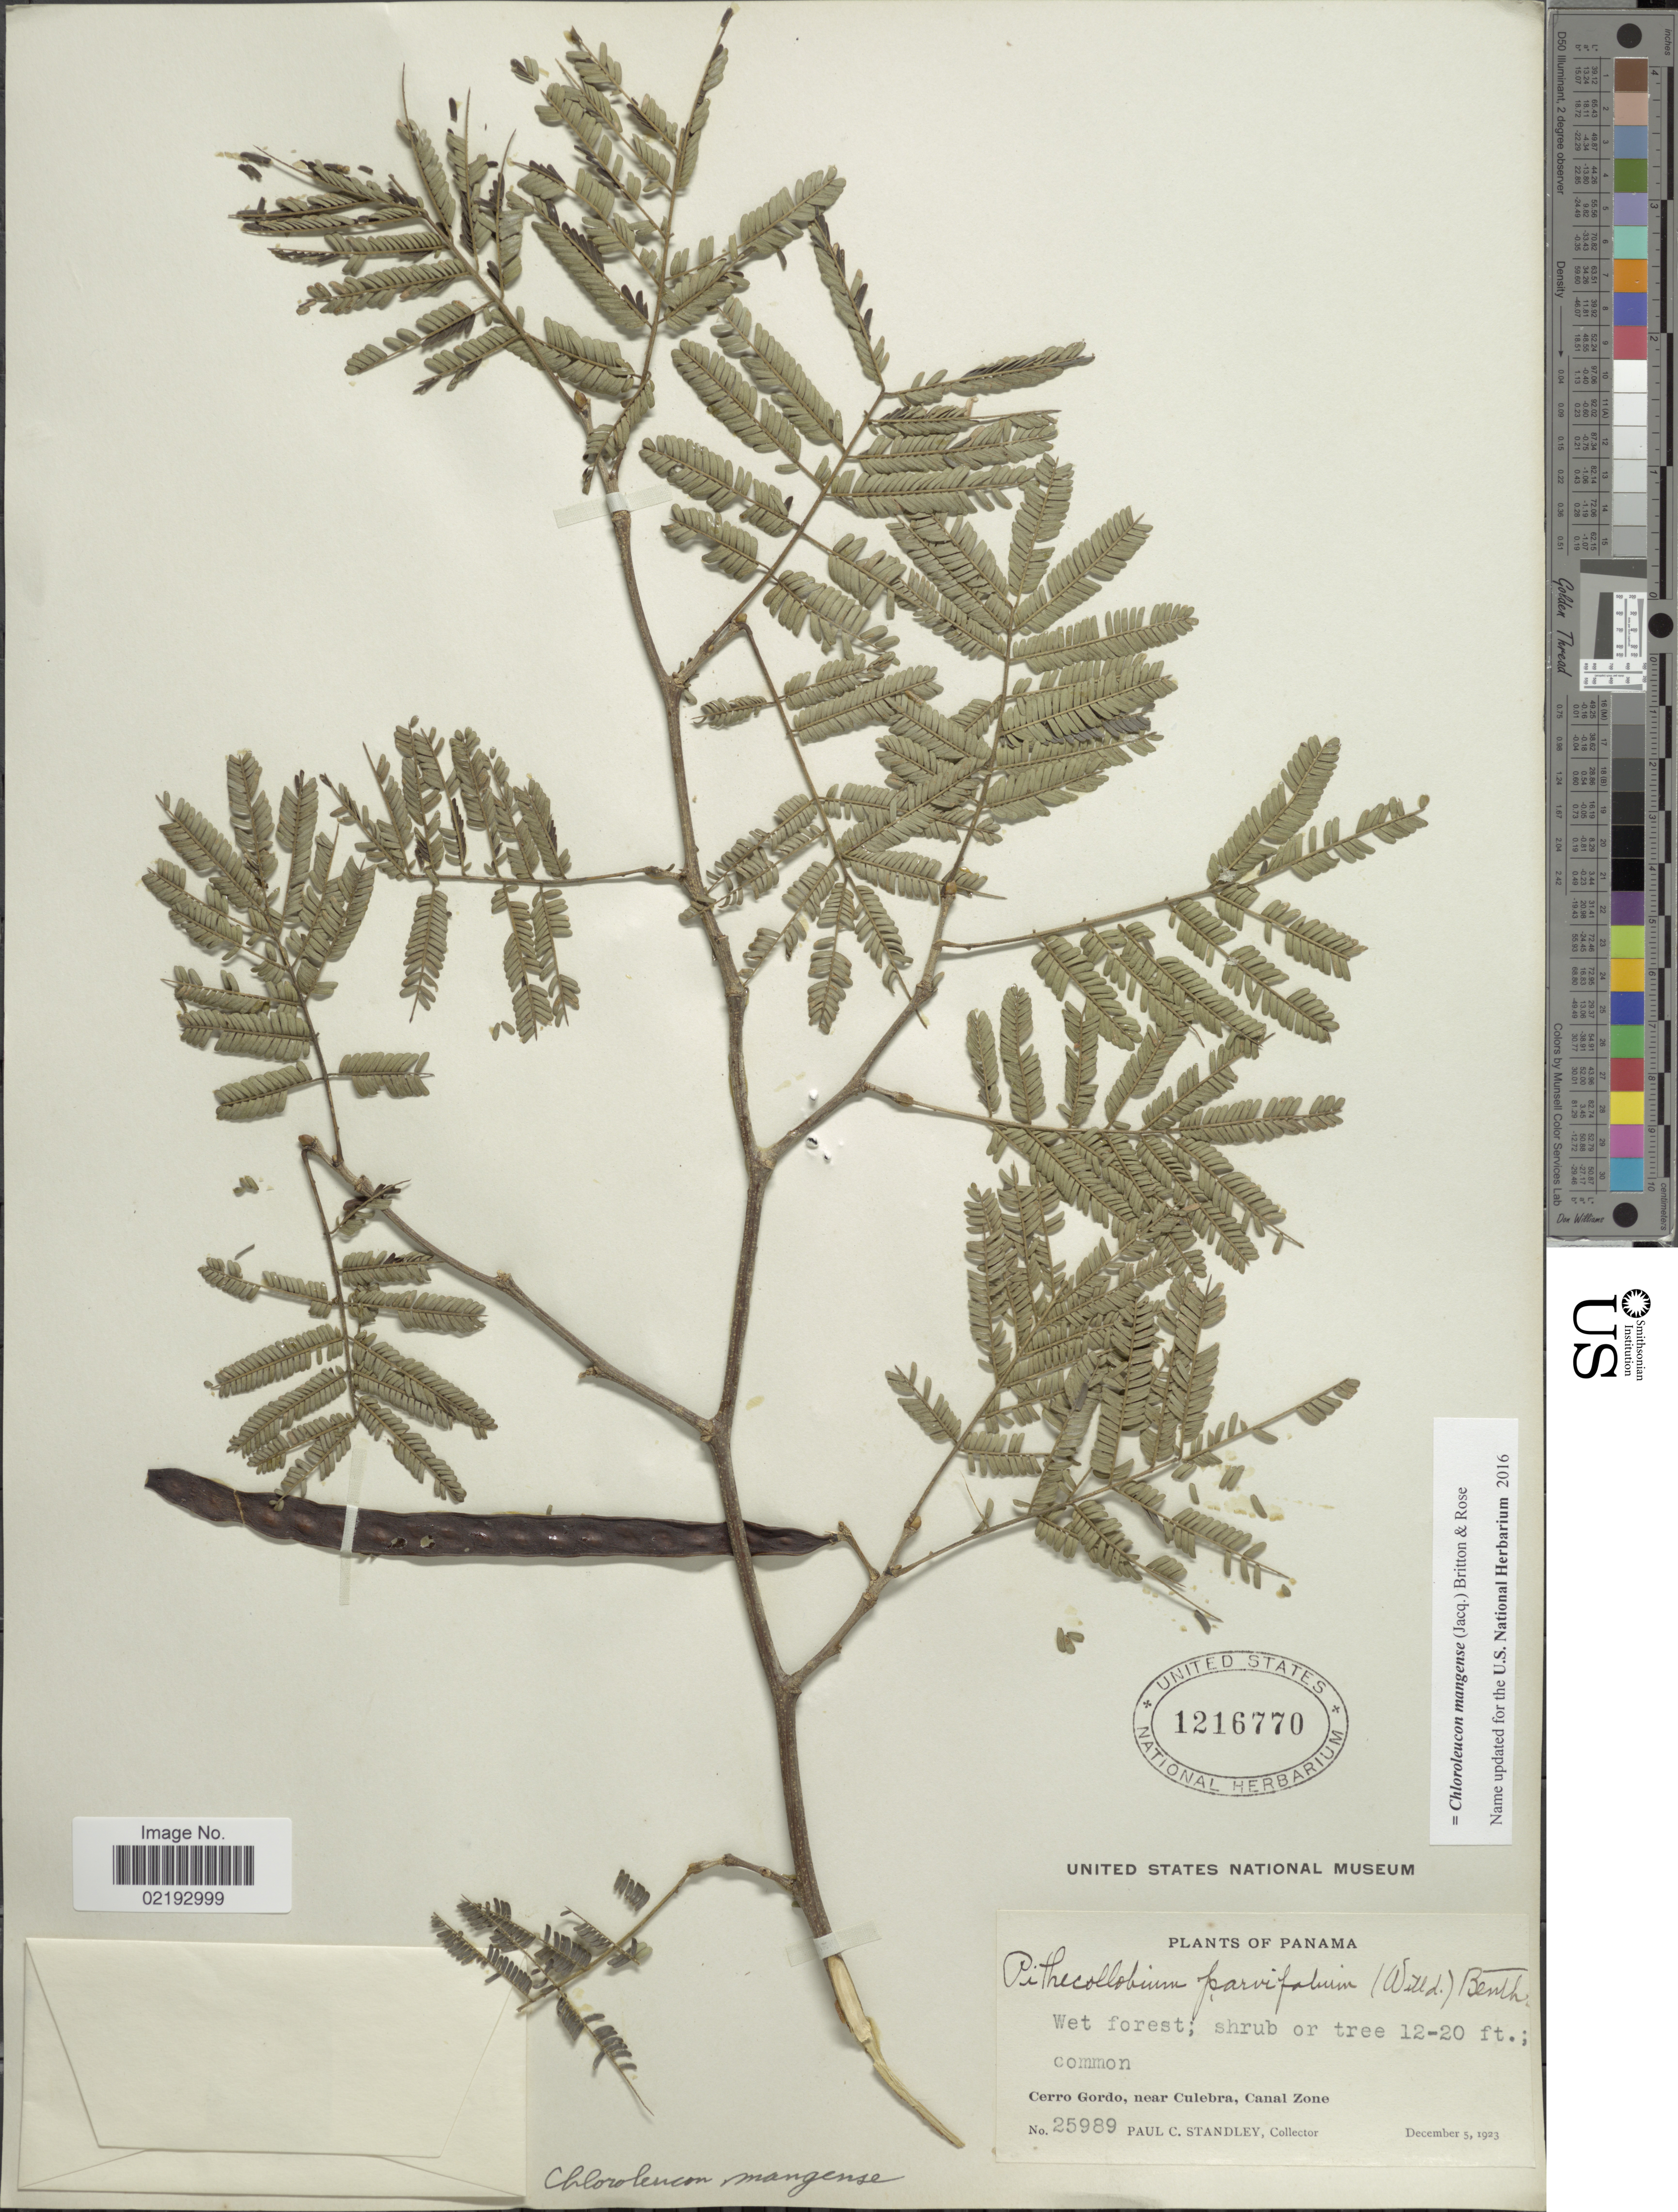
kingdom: Plantae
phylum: Tracheophyta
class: Magnoliopsida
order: Fabales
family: Fabaceae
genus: Chloroleucon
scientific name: Chloroleucon mangense var. mangense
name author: (Jacq.) Britton & Rose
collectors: P. C. Standley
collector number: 25989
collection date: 1923-12-05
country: Panama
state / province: Colón / Panamá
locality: Cerro Gordo, near Culebra, Canal Zone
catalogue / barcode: US 1216770